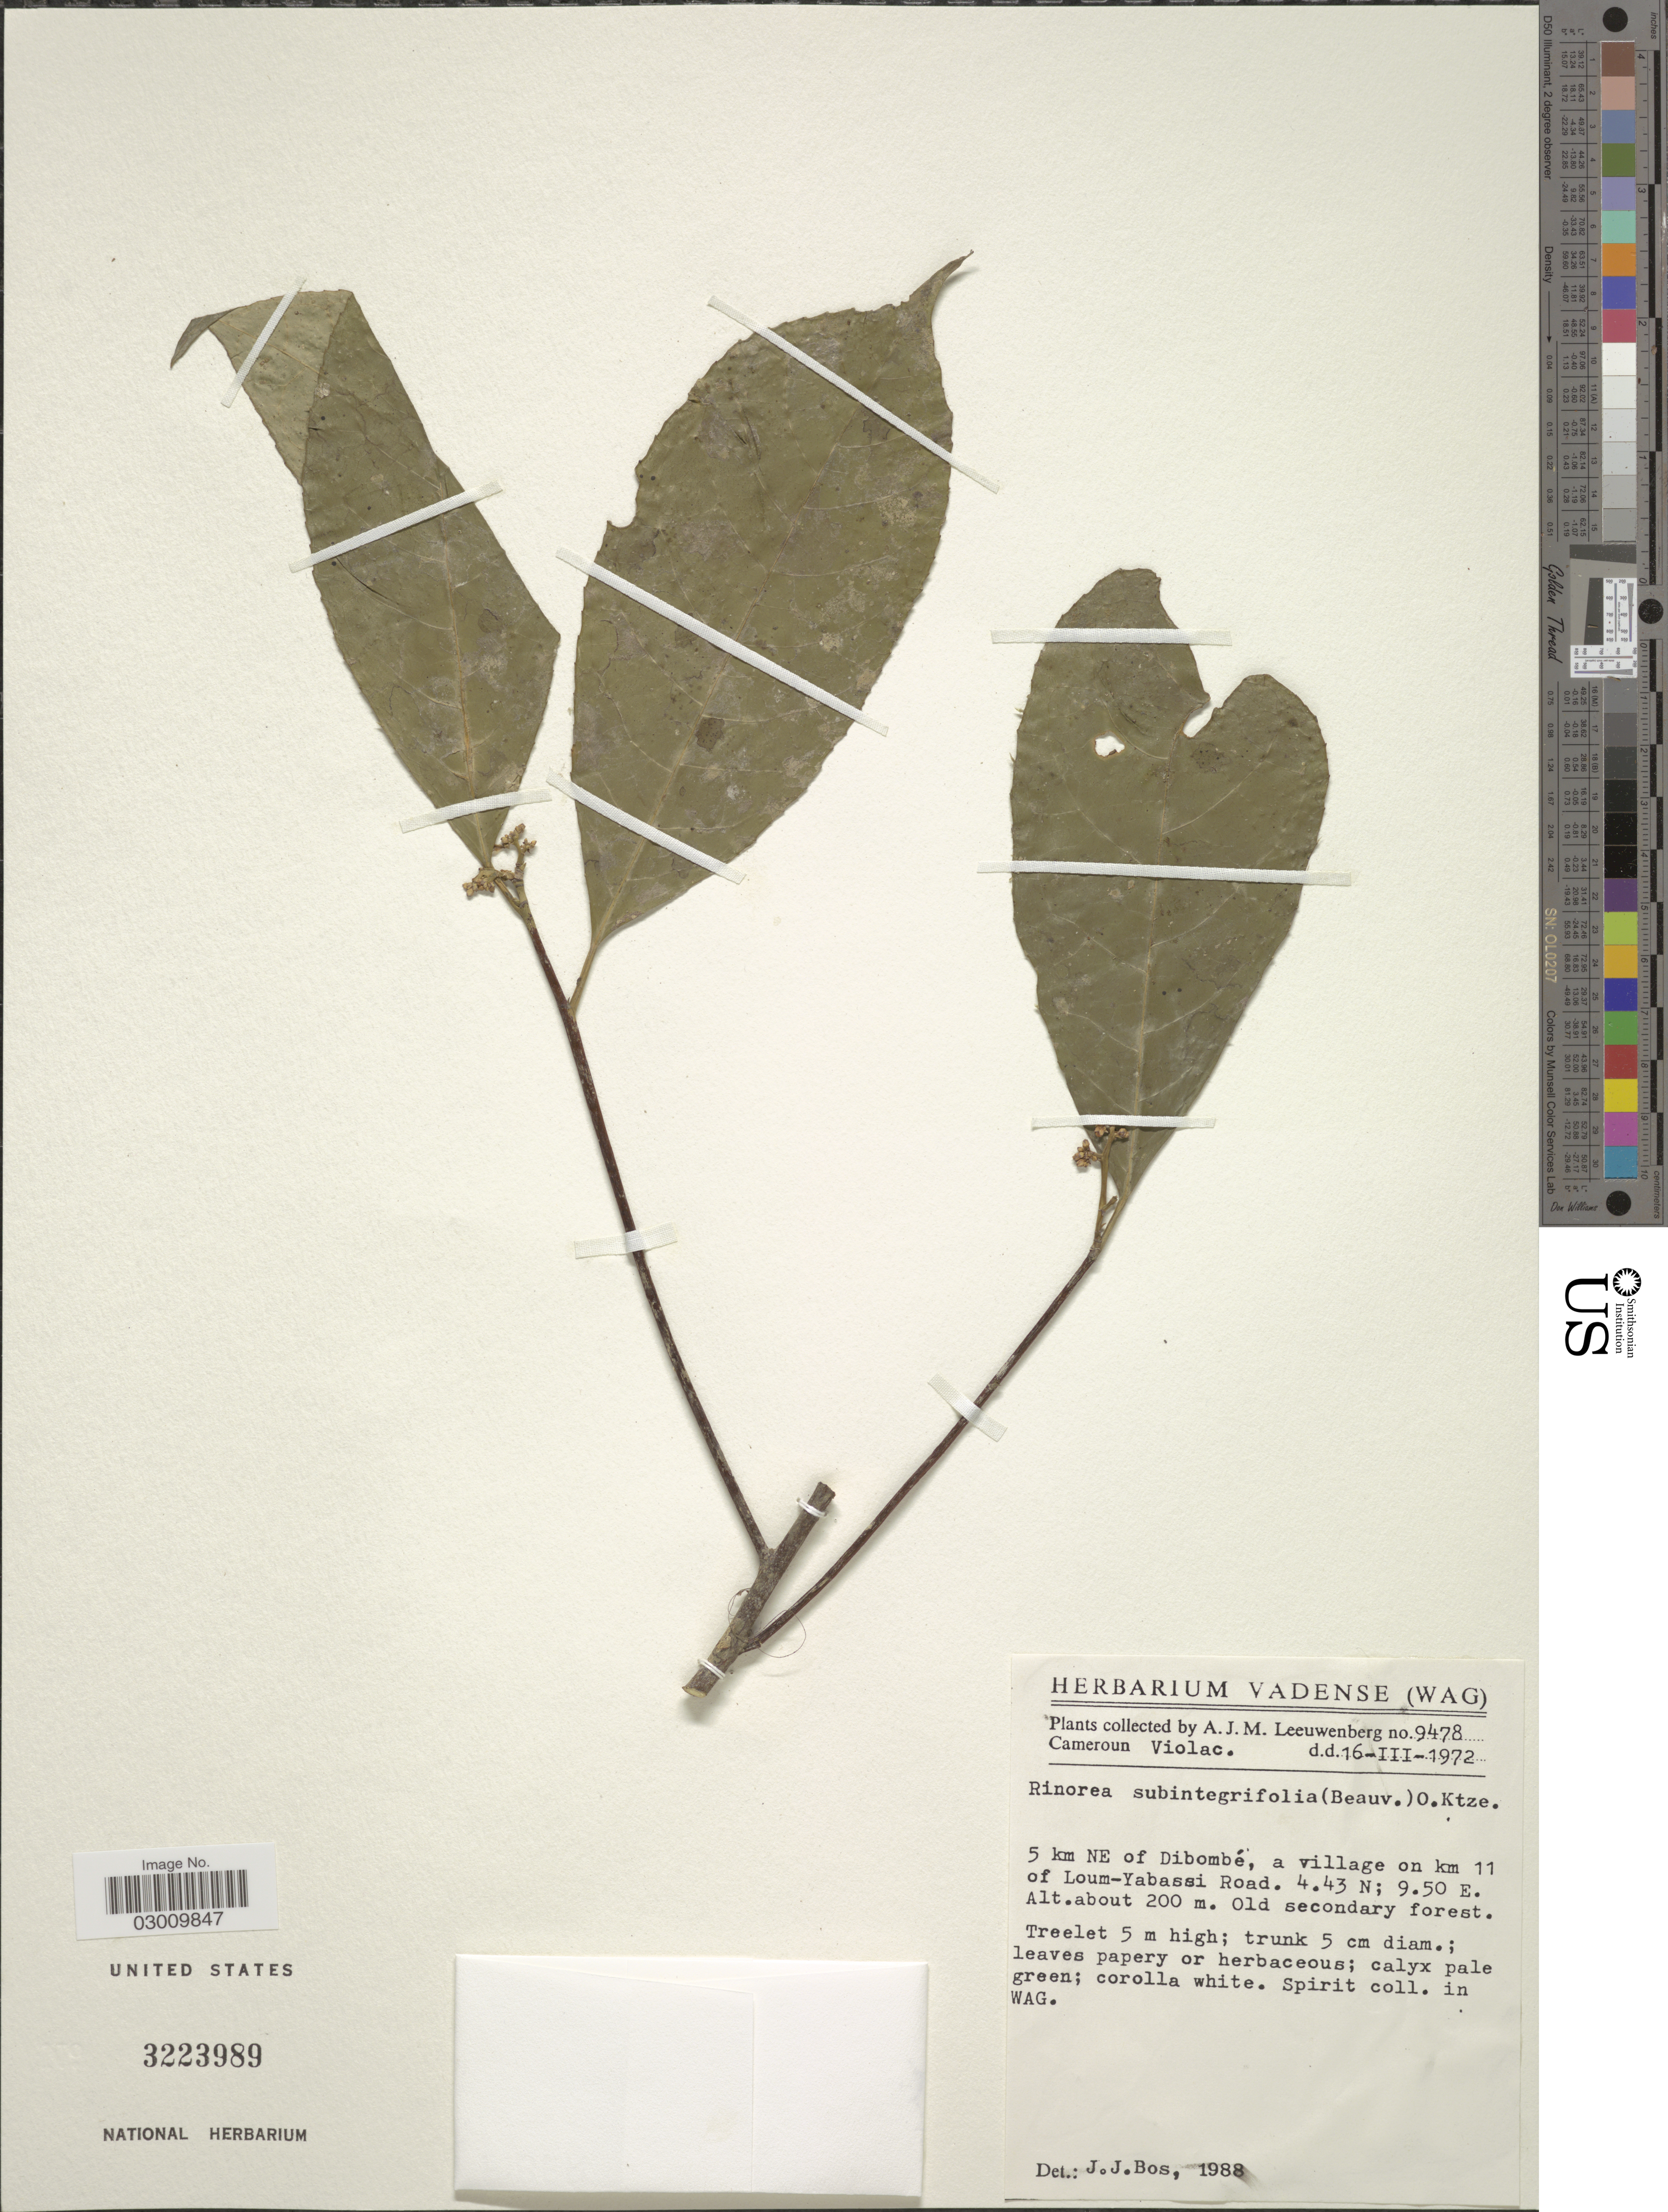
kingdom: Plantae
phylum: Tracheophyta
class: Magnoliopsida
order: Malpighiales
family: Violaceae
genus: Rinorea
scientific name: Rinorea subintegrifolia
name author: (P. Beauv.) Kuntze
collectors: A. J. M. Leeuwenberg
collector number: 9478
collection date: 1972-03-16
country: Cameroon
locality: Cameroun. 5 km NE of Dibombé, a village on km 11 of Loum-Yabassi Road.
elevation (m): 200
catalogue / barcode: US 3223989